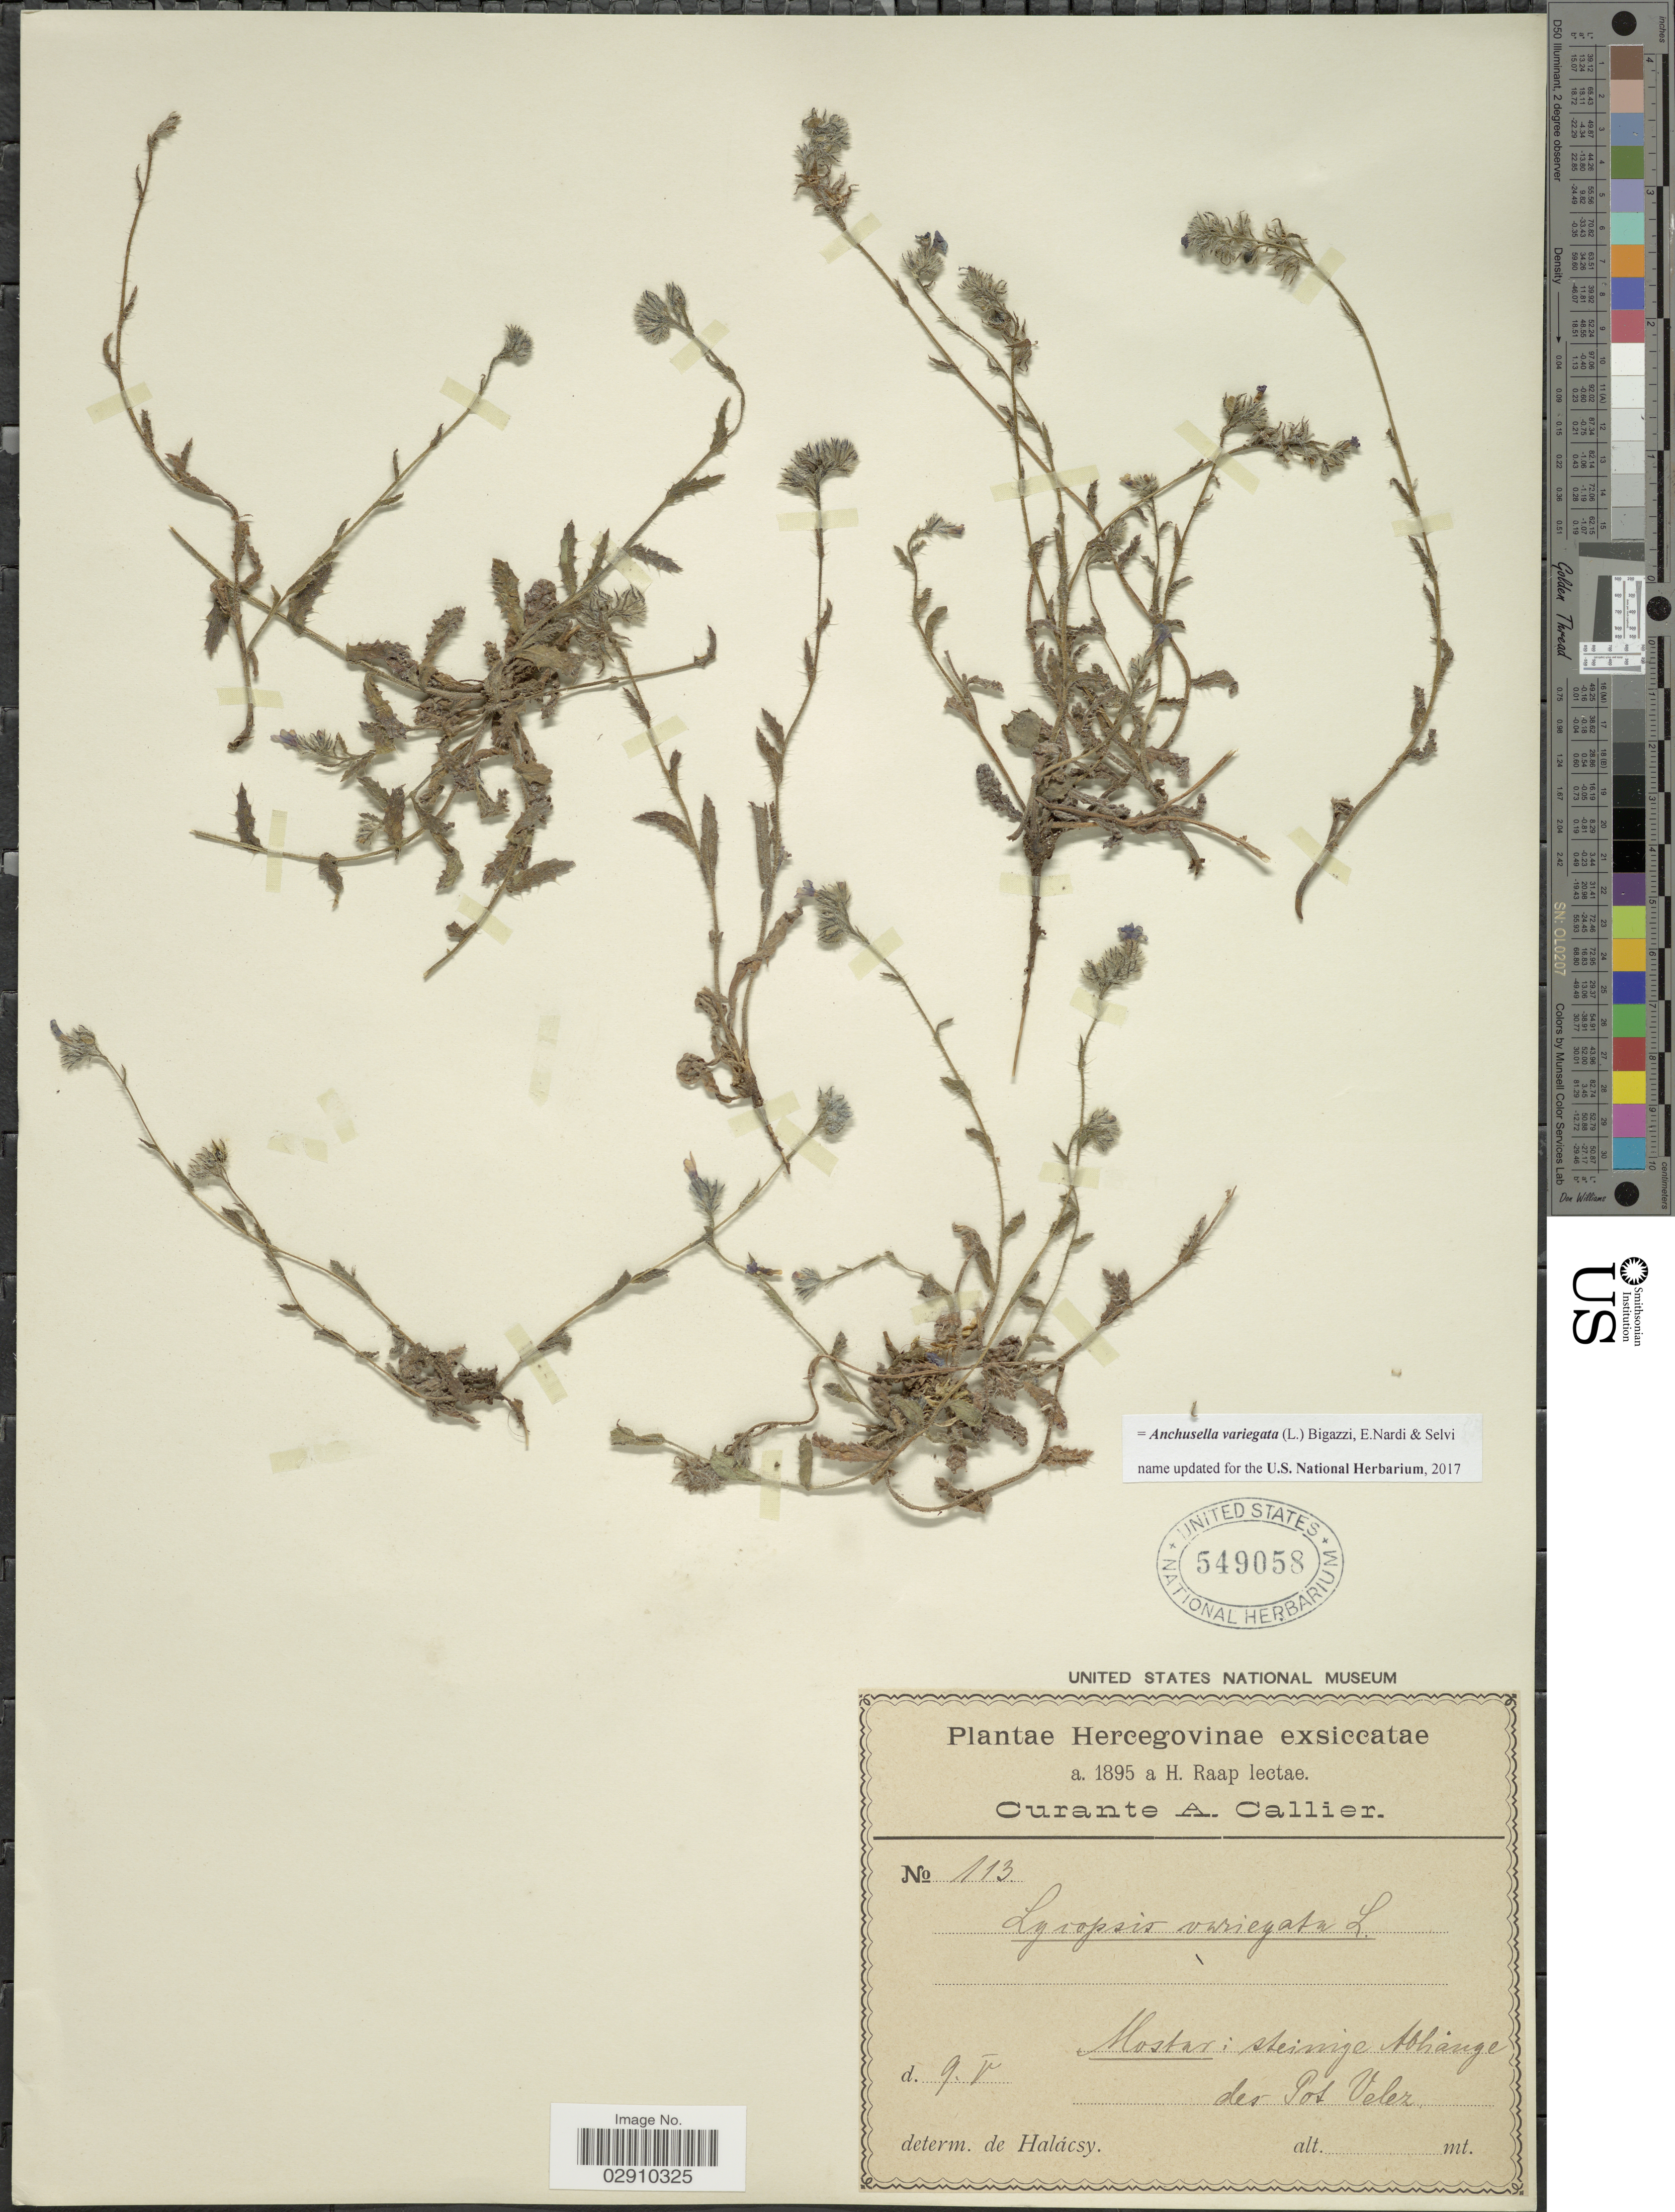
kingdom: Plantae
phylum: Tracheophyta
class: Magnoliopsida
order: Boraginales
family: Boraginaceae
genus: Anchusella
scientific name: Anchusella variegata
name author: (L.) Bigazzi et al.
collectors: H. Raap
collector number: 113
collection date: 1895-05-09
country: Bosnia and Herzegovina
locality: Hercegovinae. Mostar: steimige Hohange des Pod Velez.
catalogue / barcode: US 549058